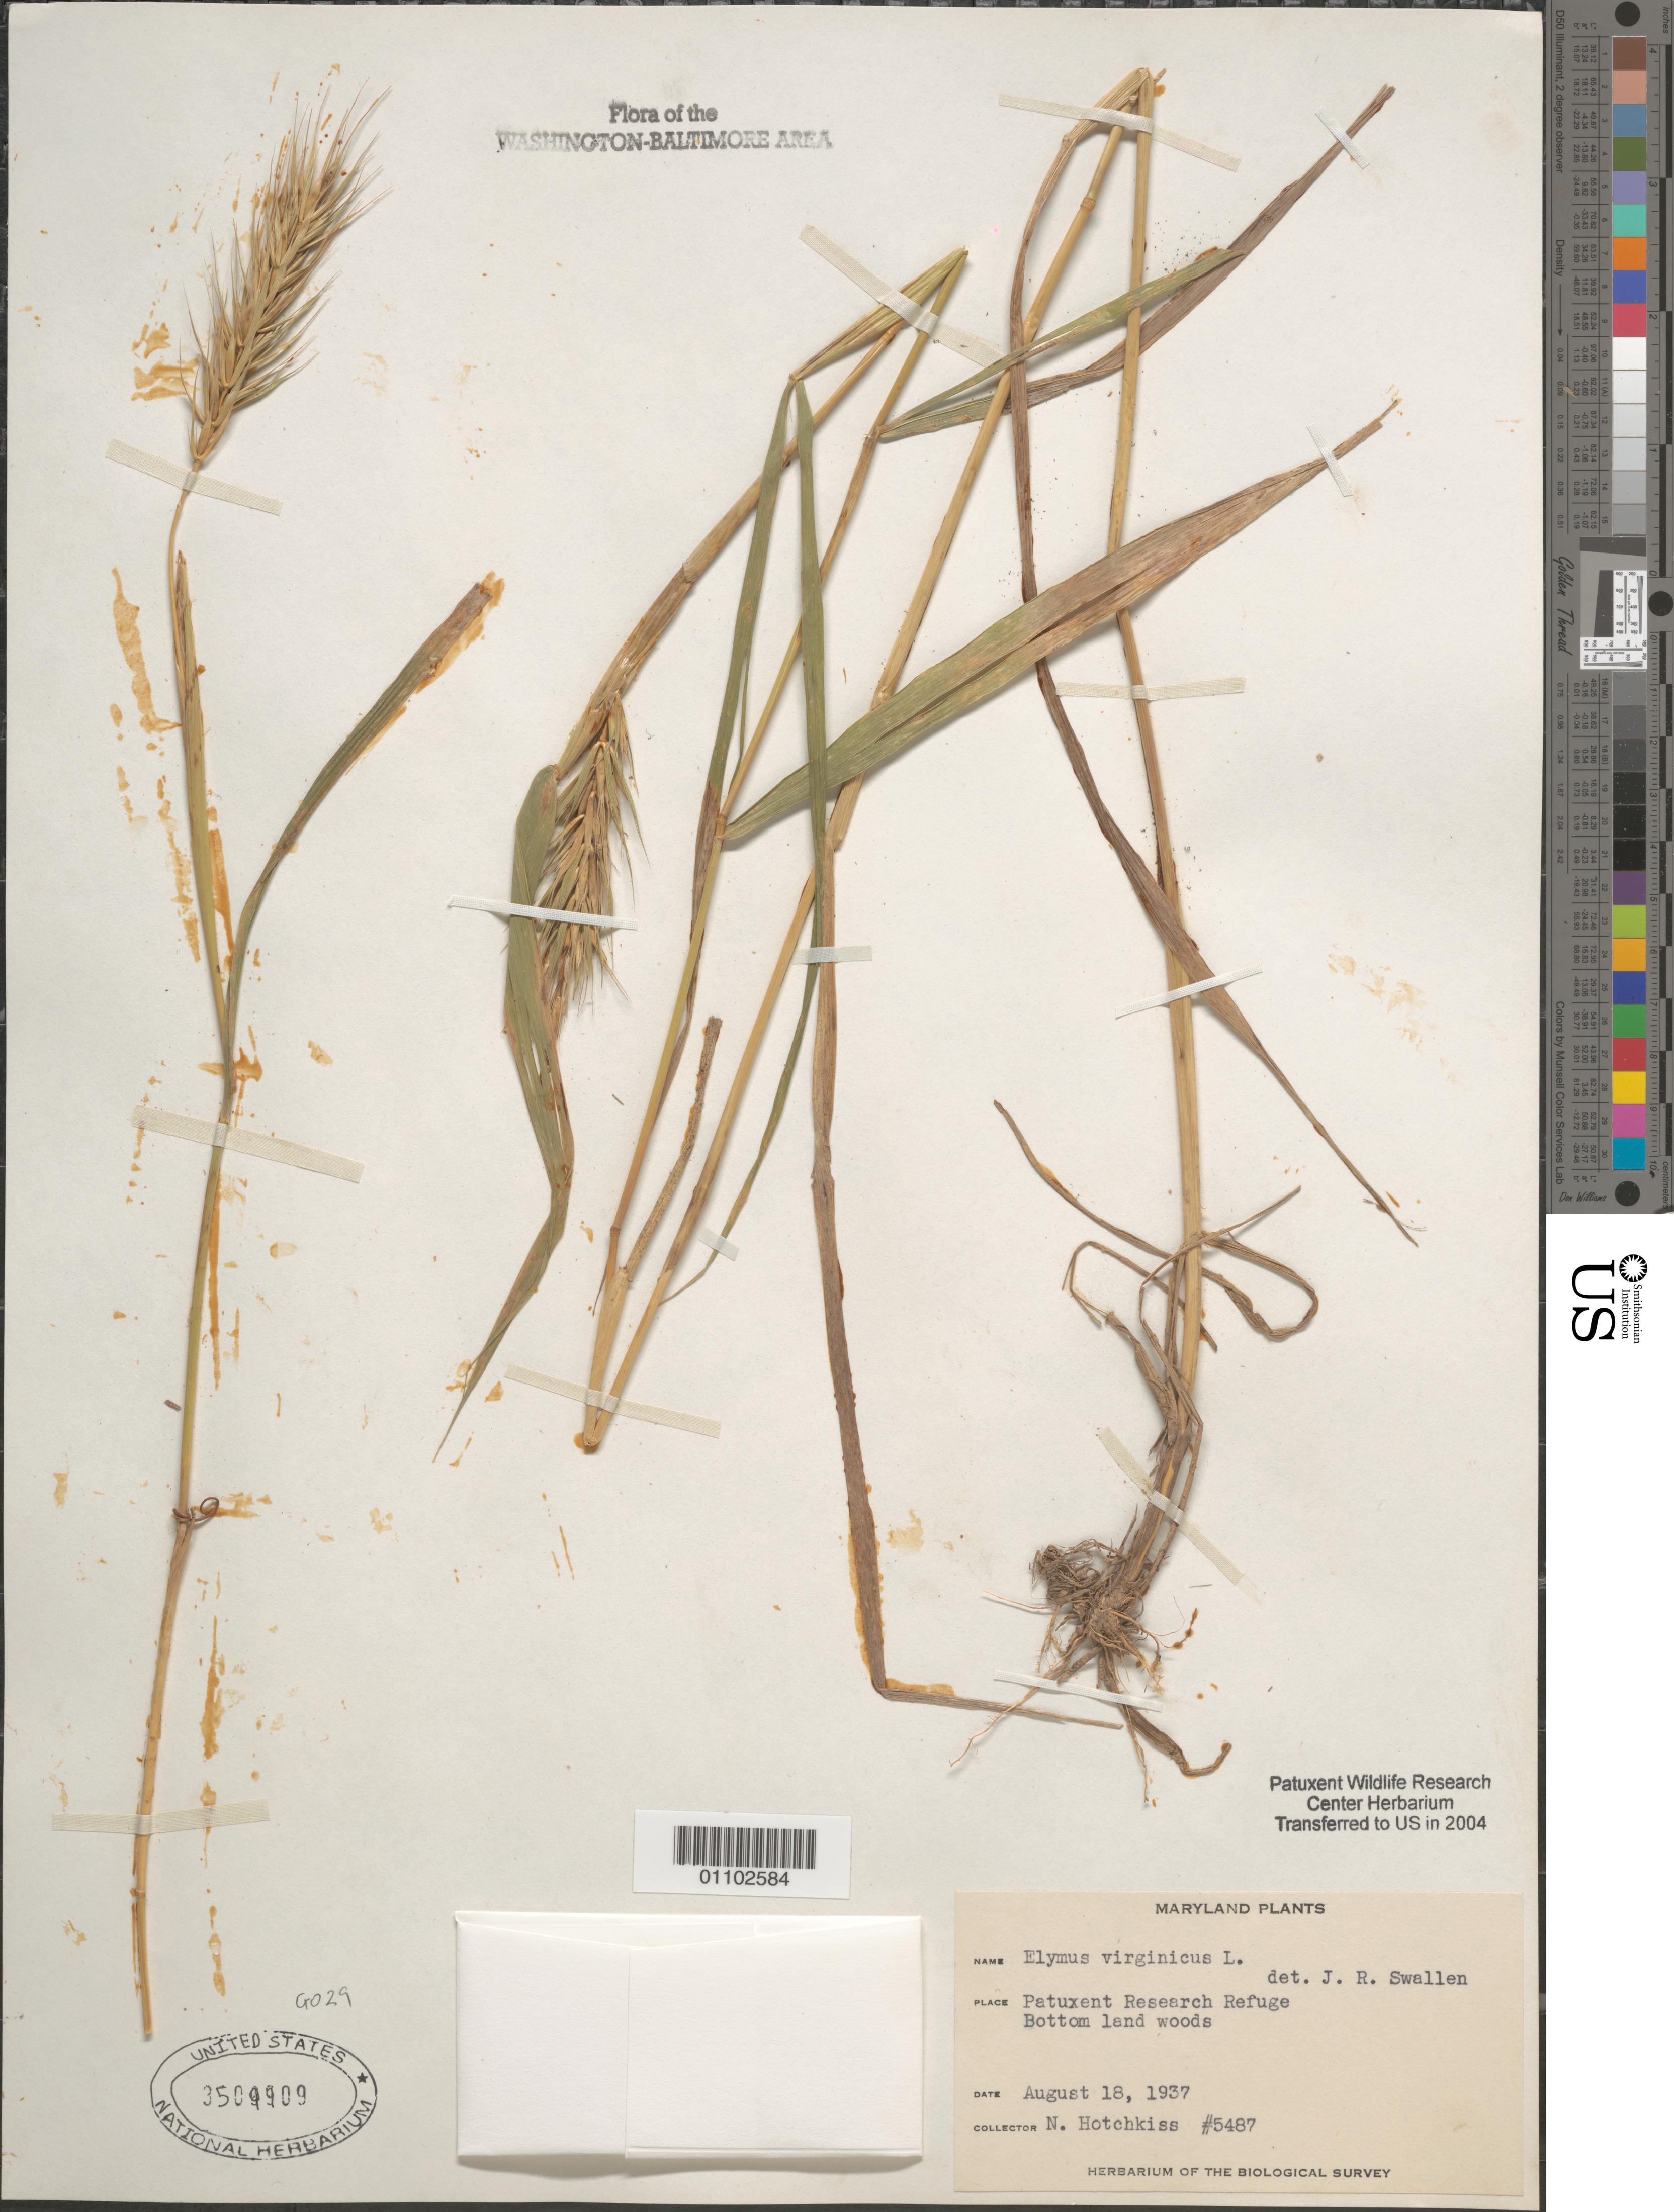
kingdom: Plantae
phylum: Tracheophyta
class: Liliopsida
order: Poales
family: Poaceae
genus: Elymus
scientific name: Elymus virginicus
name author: L.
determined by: Swallen, Jason R.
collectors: N. Hotchkiss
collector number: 5487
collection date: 1937-08-18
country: United States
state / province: Maryland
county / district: Prince George's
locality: Patuxent Research Refuge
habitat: Bottom land woods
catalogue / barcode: US 3509909